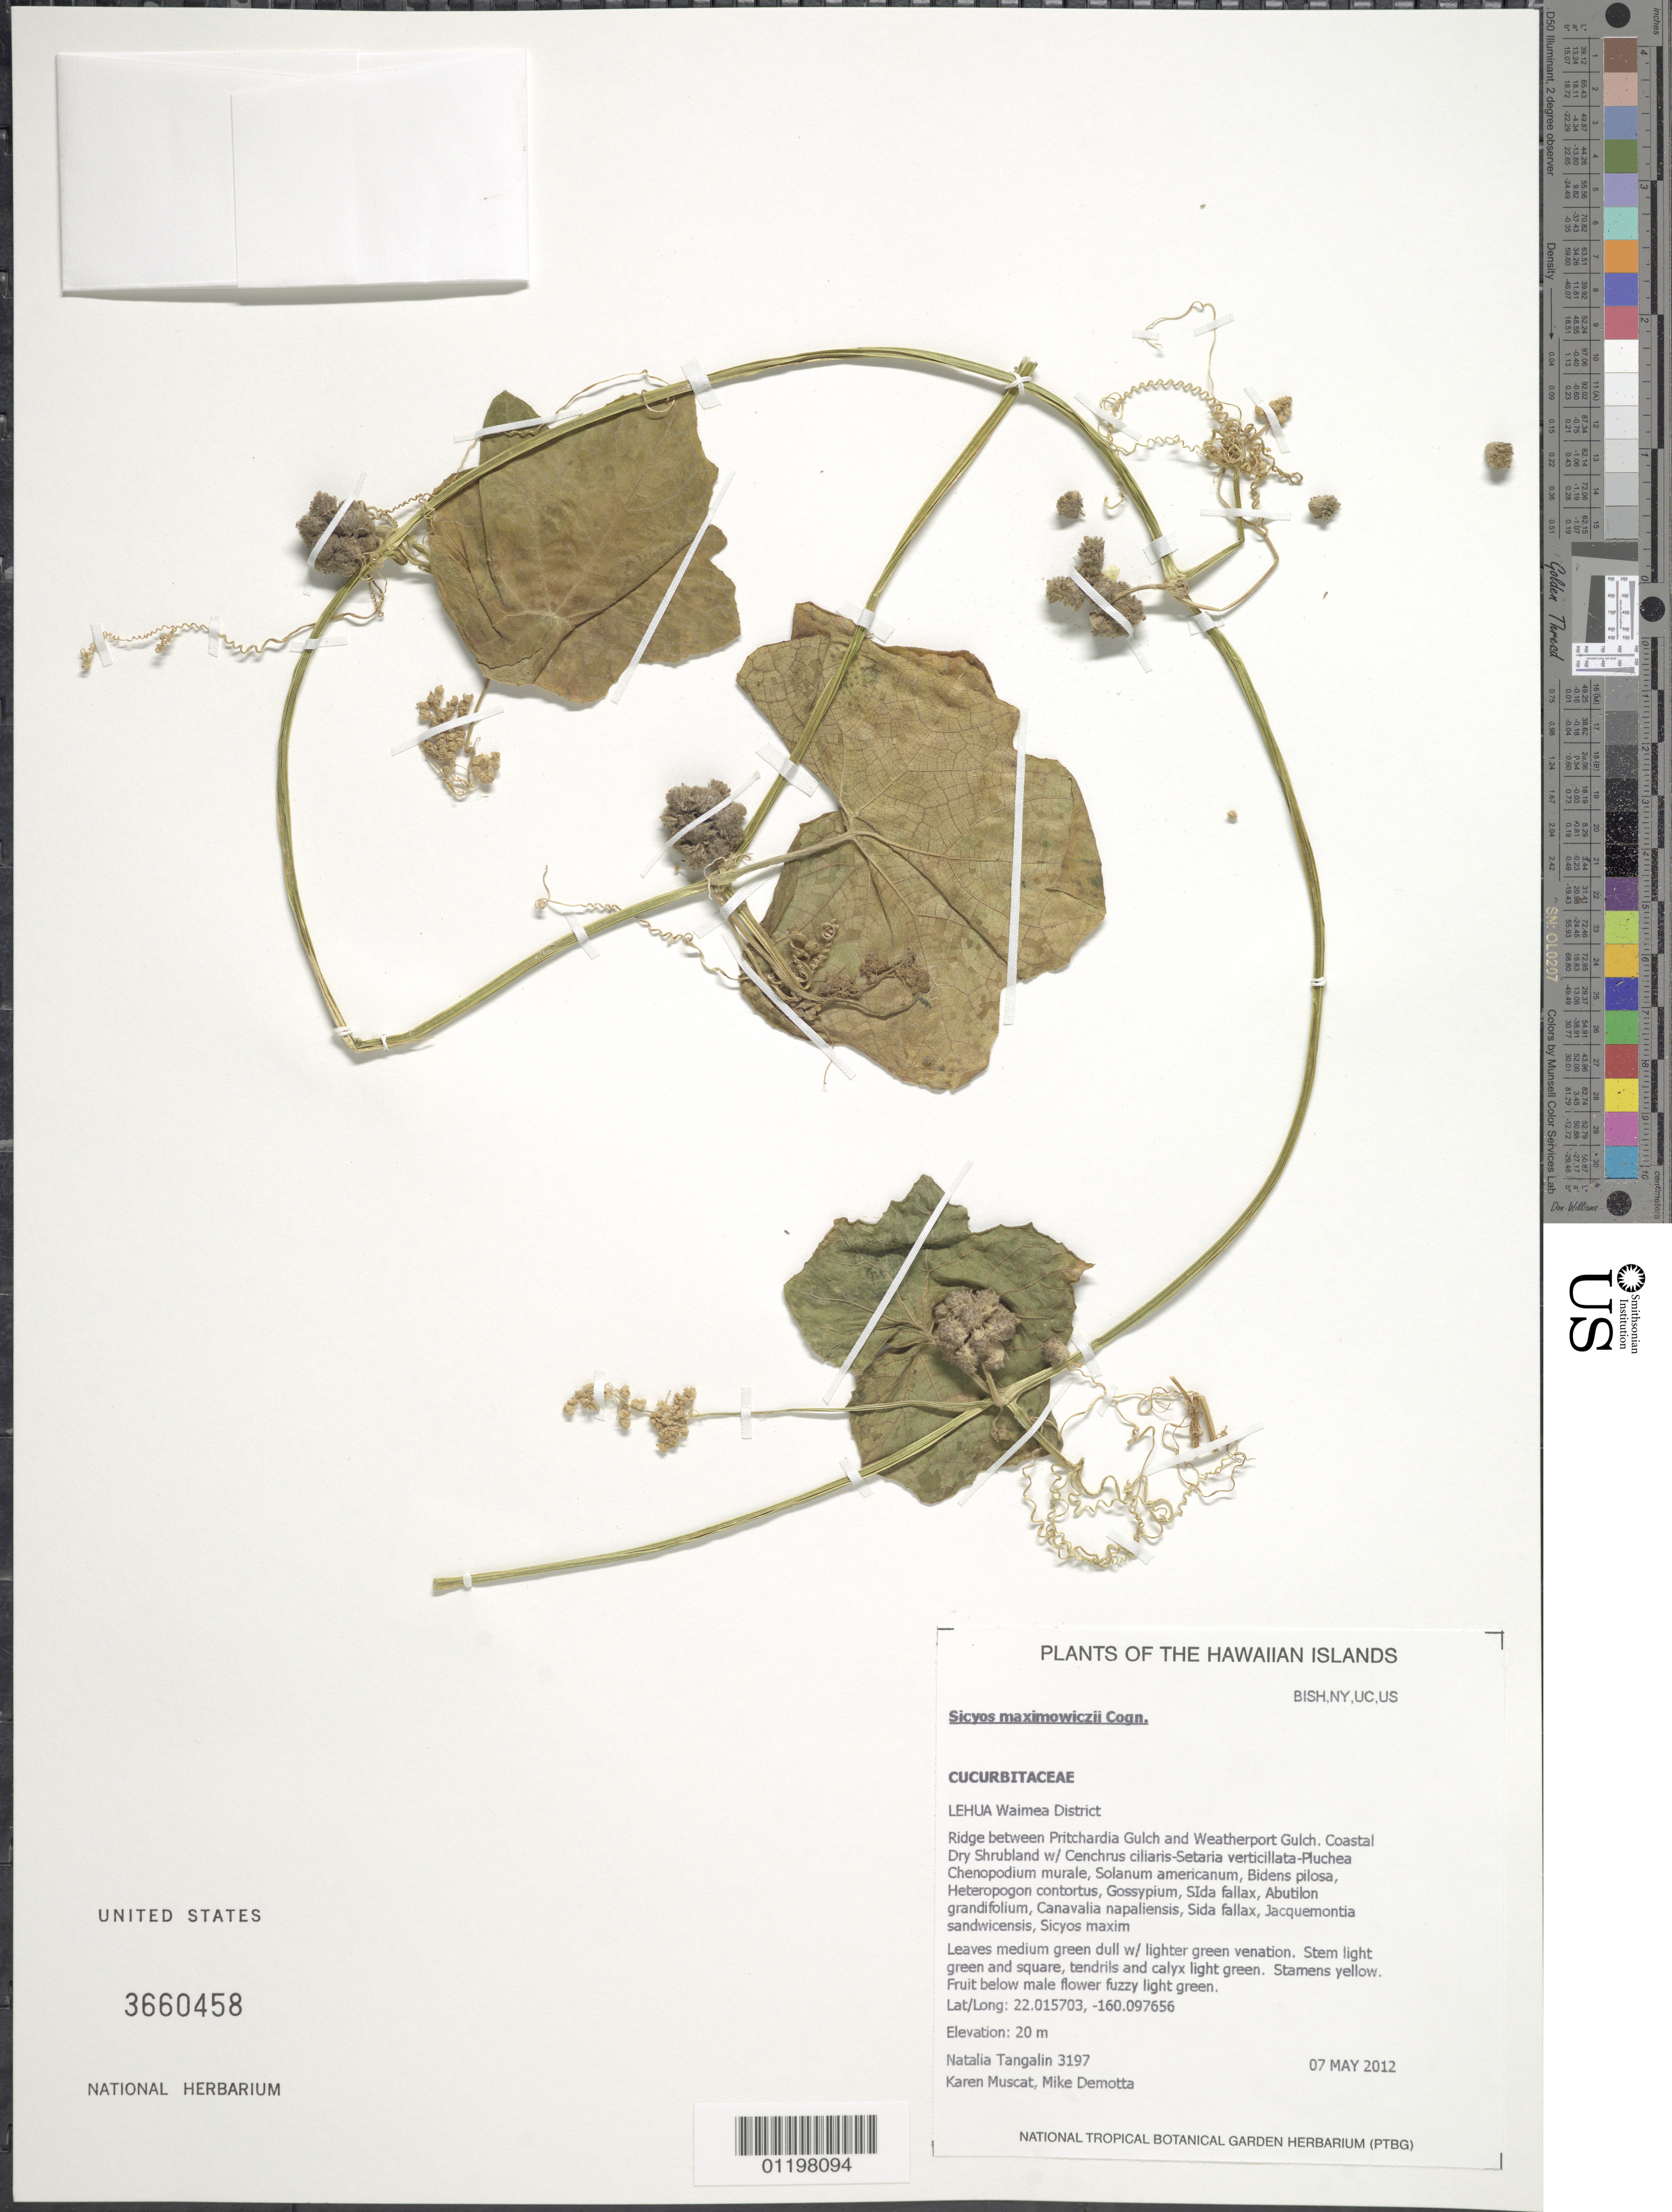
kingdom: Plantae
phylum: Tracheophyta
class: Magnoliopsida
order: Cucurbitales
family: Cucurbitaceae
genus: Sicyos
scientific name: Sicyos maximowiczii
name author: Cogn.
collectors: N. Tangalin, K. Muscat & M. DeMotta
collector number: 3197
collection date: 2012-05-07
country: United States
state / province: Hawaii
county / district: Kauai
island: Lehua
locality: Ridge between Pritchardia Gulch and Weatherport Gulch.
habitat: Coastal dry shrubland.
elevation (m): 20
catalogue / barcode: US 3660458